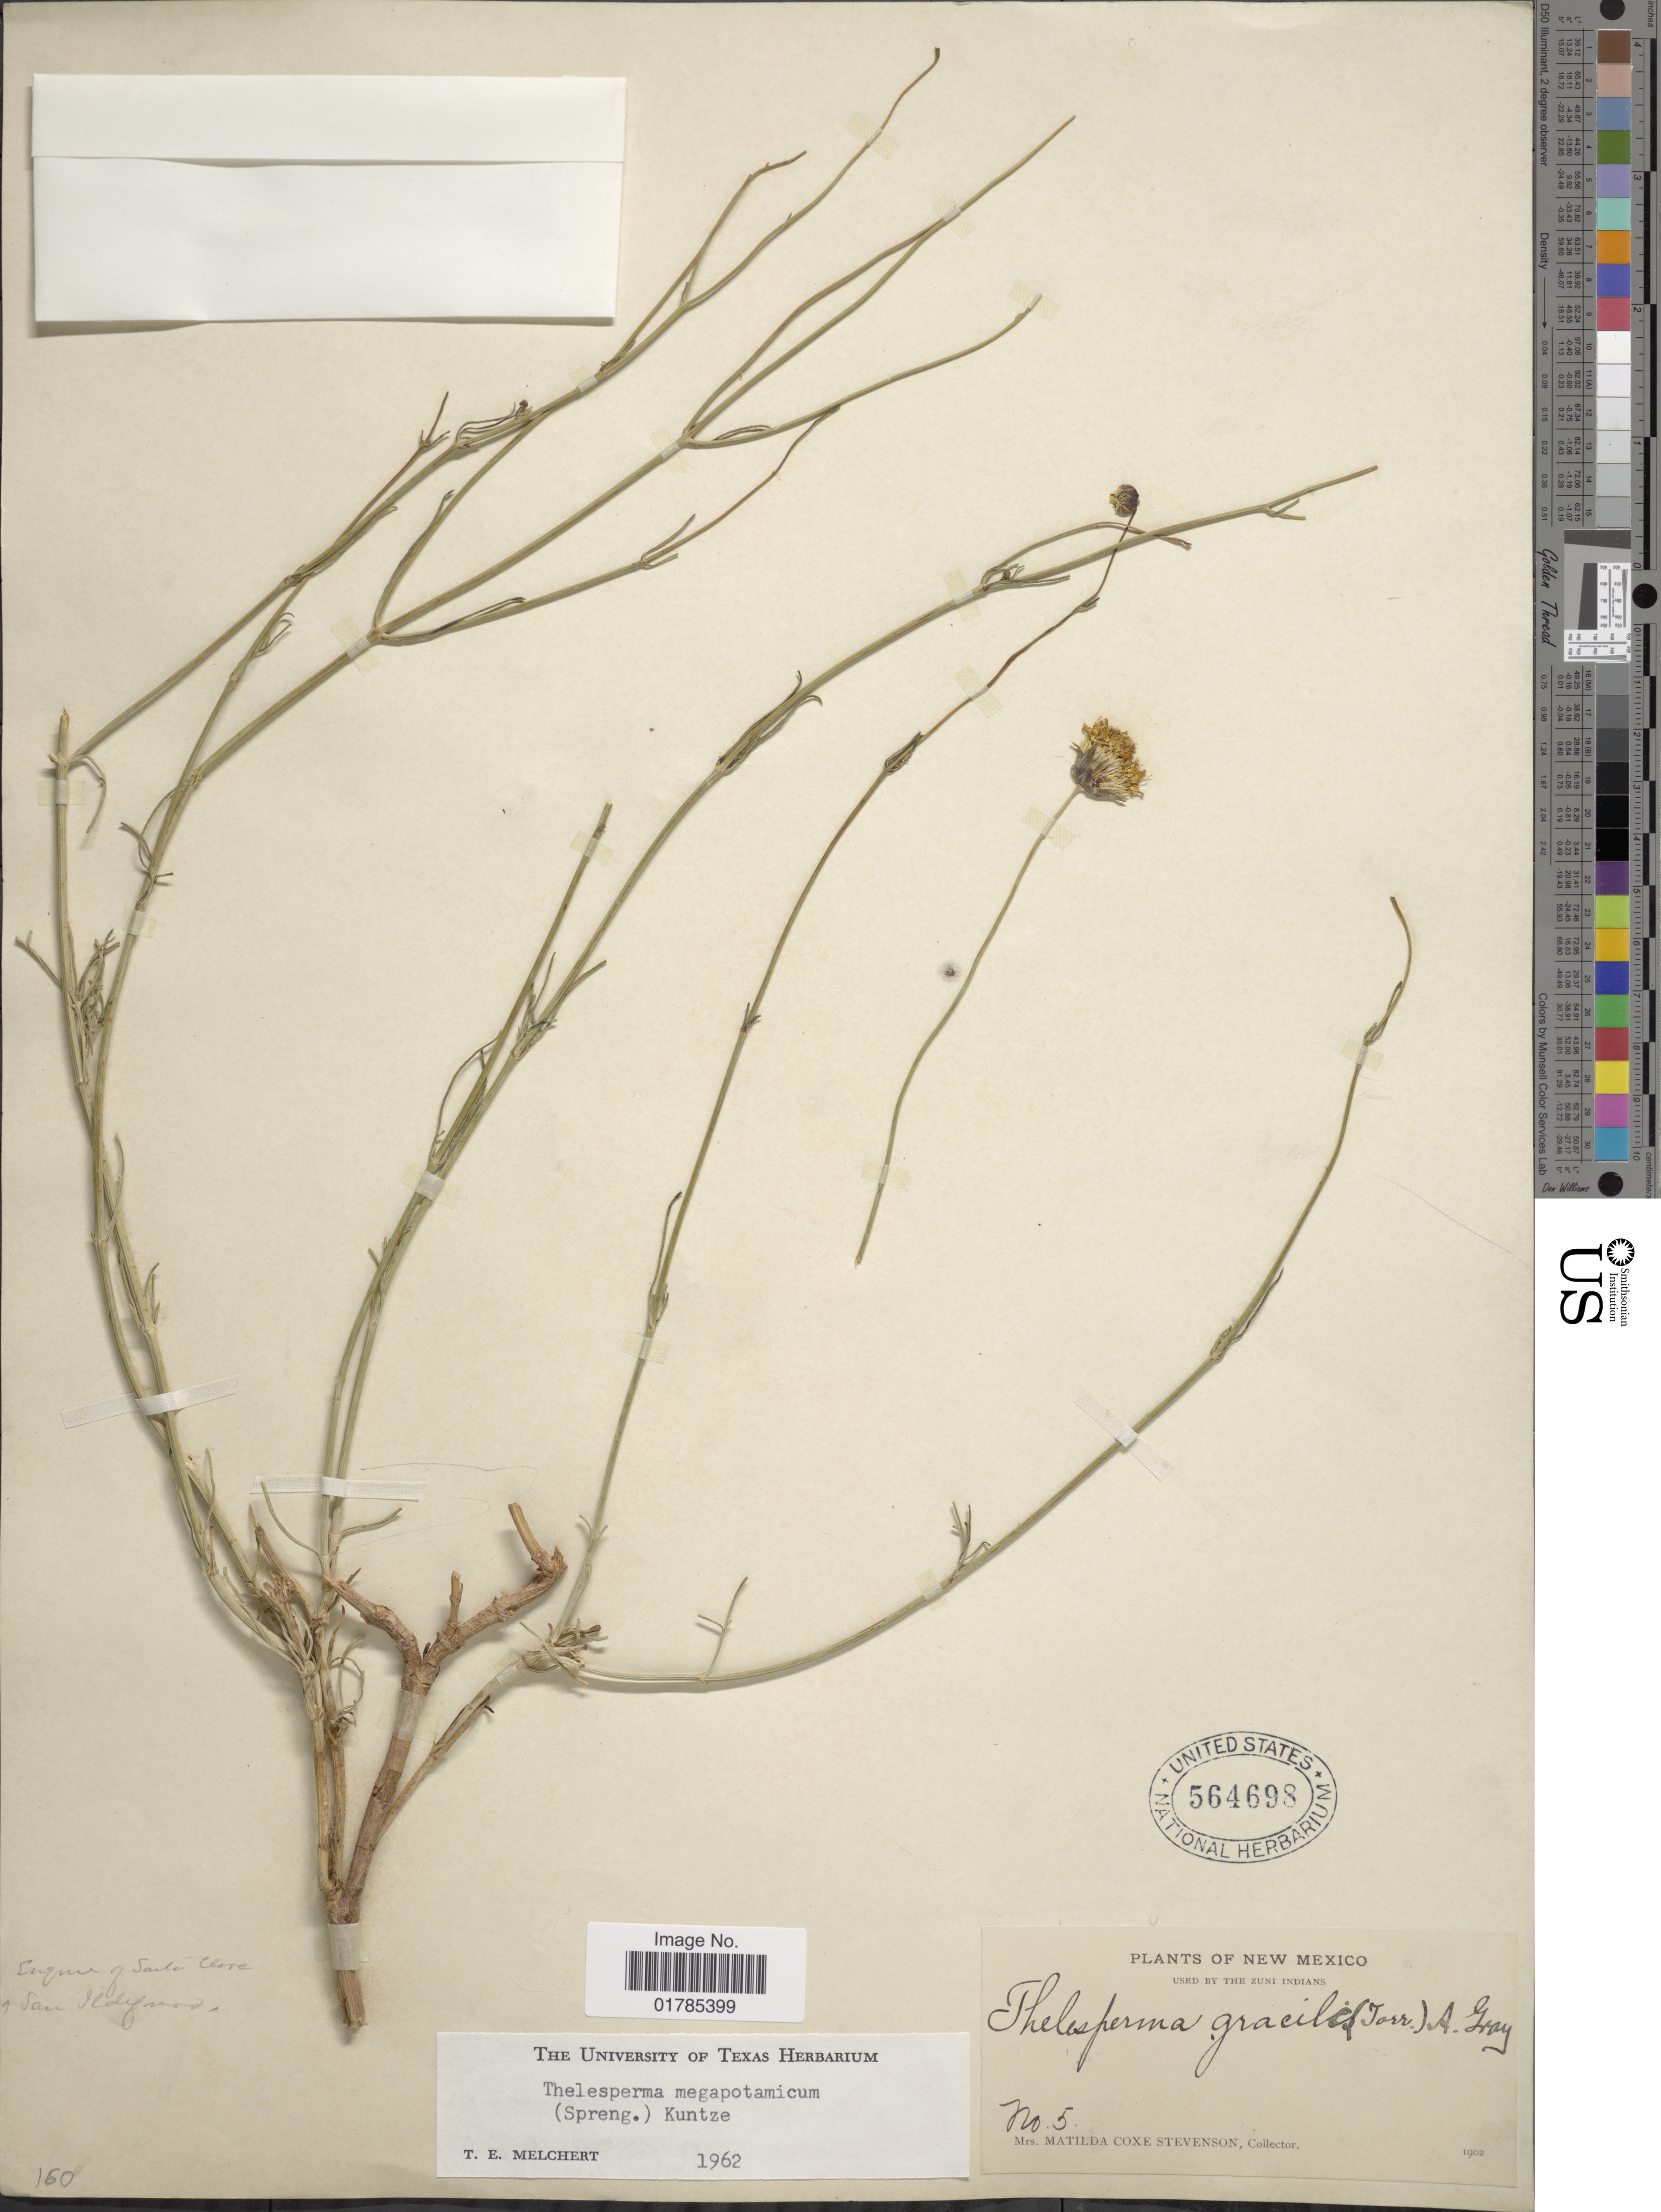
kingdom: Plantae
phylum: Tracheophyta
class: Magnoliopsida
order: Asterales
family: Asteraceae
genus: Thelesperma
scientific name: Thelesperma megapotamicum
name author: (Spreng.) Herter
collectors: M. Stevenson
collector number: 5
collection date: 1902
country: United States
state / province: New Mexico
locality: Used by the Zuni Indians [unsure placement]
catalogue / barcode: US 564698